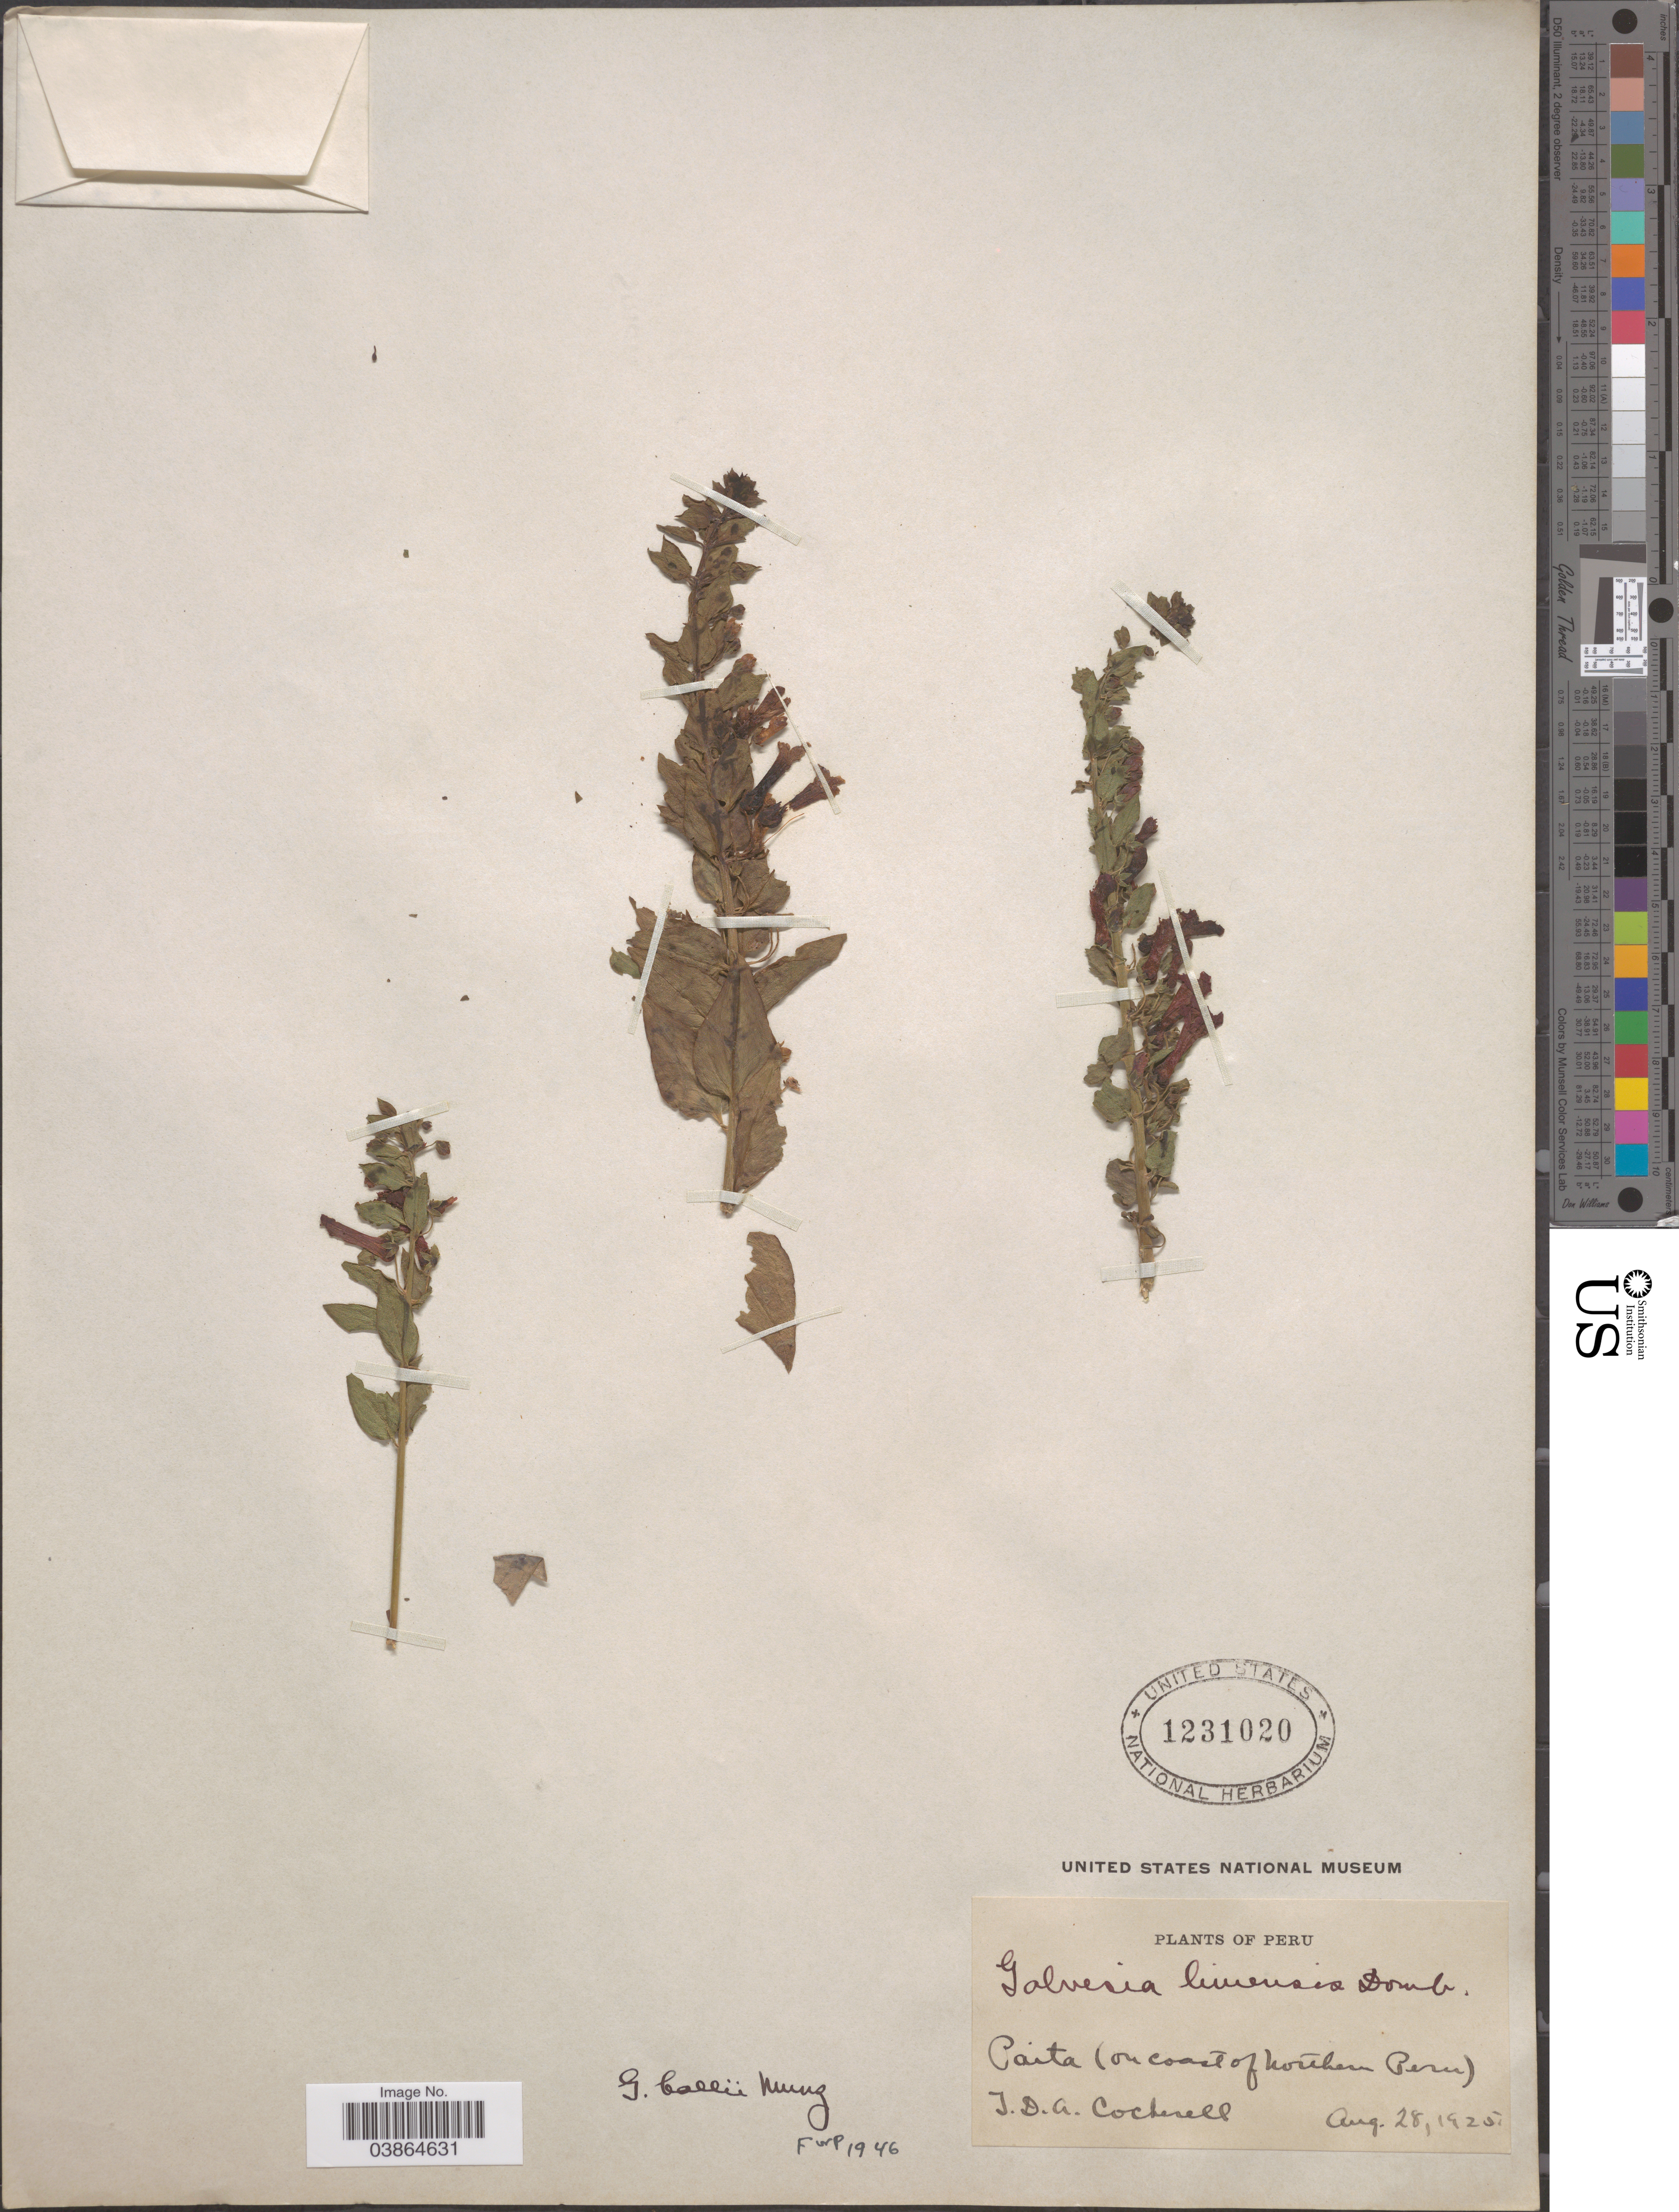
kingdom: Plantae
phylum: Tracheophyta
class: Magnoliopsida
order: Lamiales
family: Plantaginaceae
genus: Galvezia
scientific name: Galvezia ballii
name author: Munz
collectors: T. Cockerell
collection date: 1925-08-28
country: Peru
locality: Paita (on coast of northern Peru).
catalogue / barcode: US 1231020